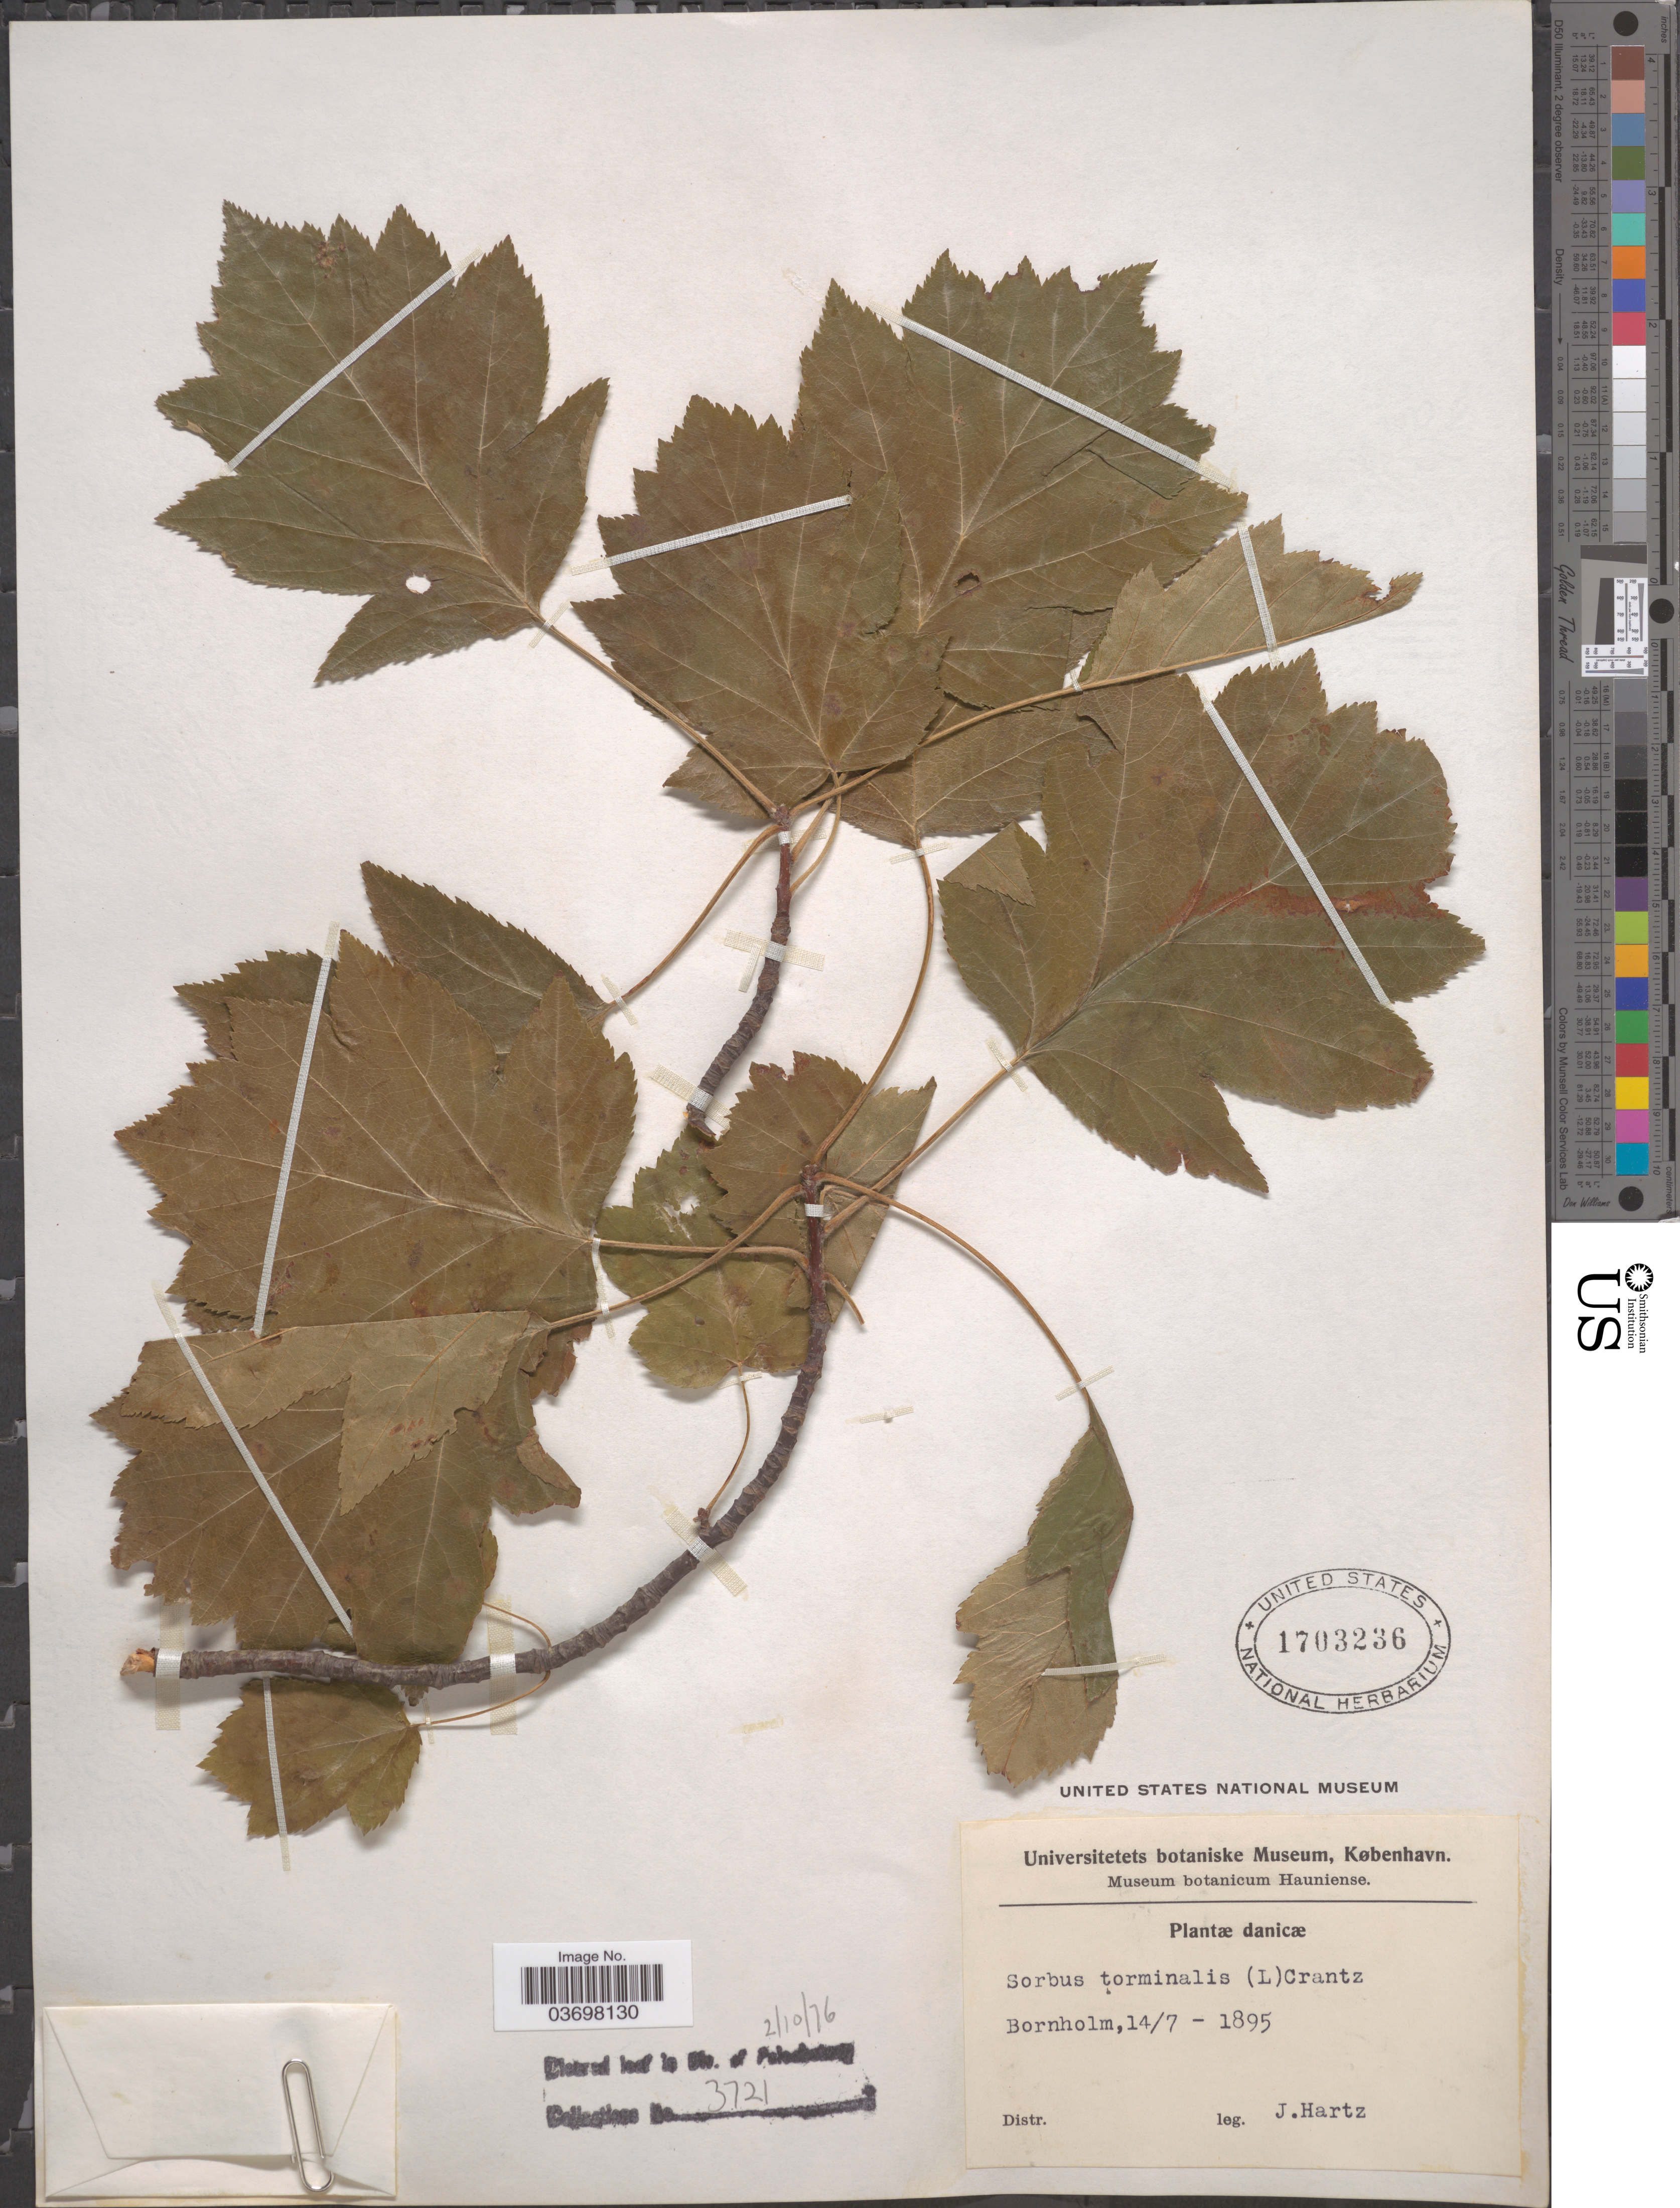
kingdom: Plantae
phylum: Tracheophyta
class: Magnoliopsida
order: Rosales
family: Rosaceae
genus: Sorbus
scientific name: Sorbus torminalis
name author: (L.) Crantz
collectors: J. Hartz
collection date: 1895-07-14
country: Denmark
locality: Danicæ. Bornholm.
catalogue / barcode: US 1703236